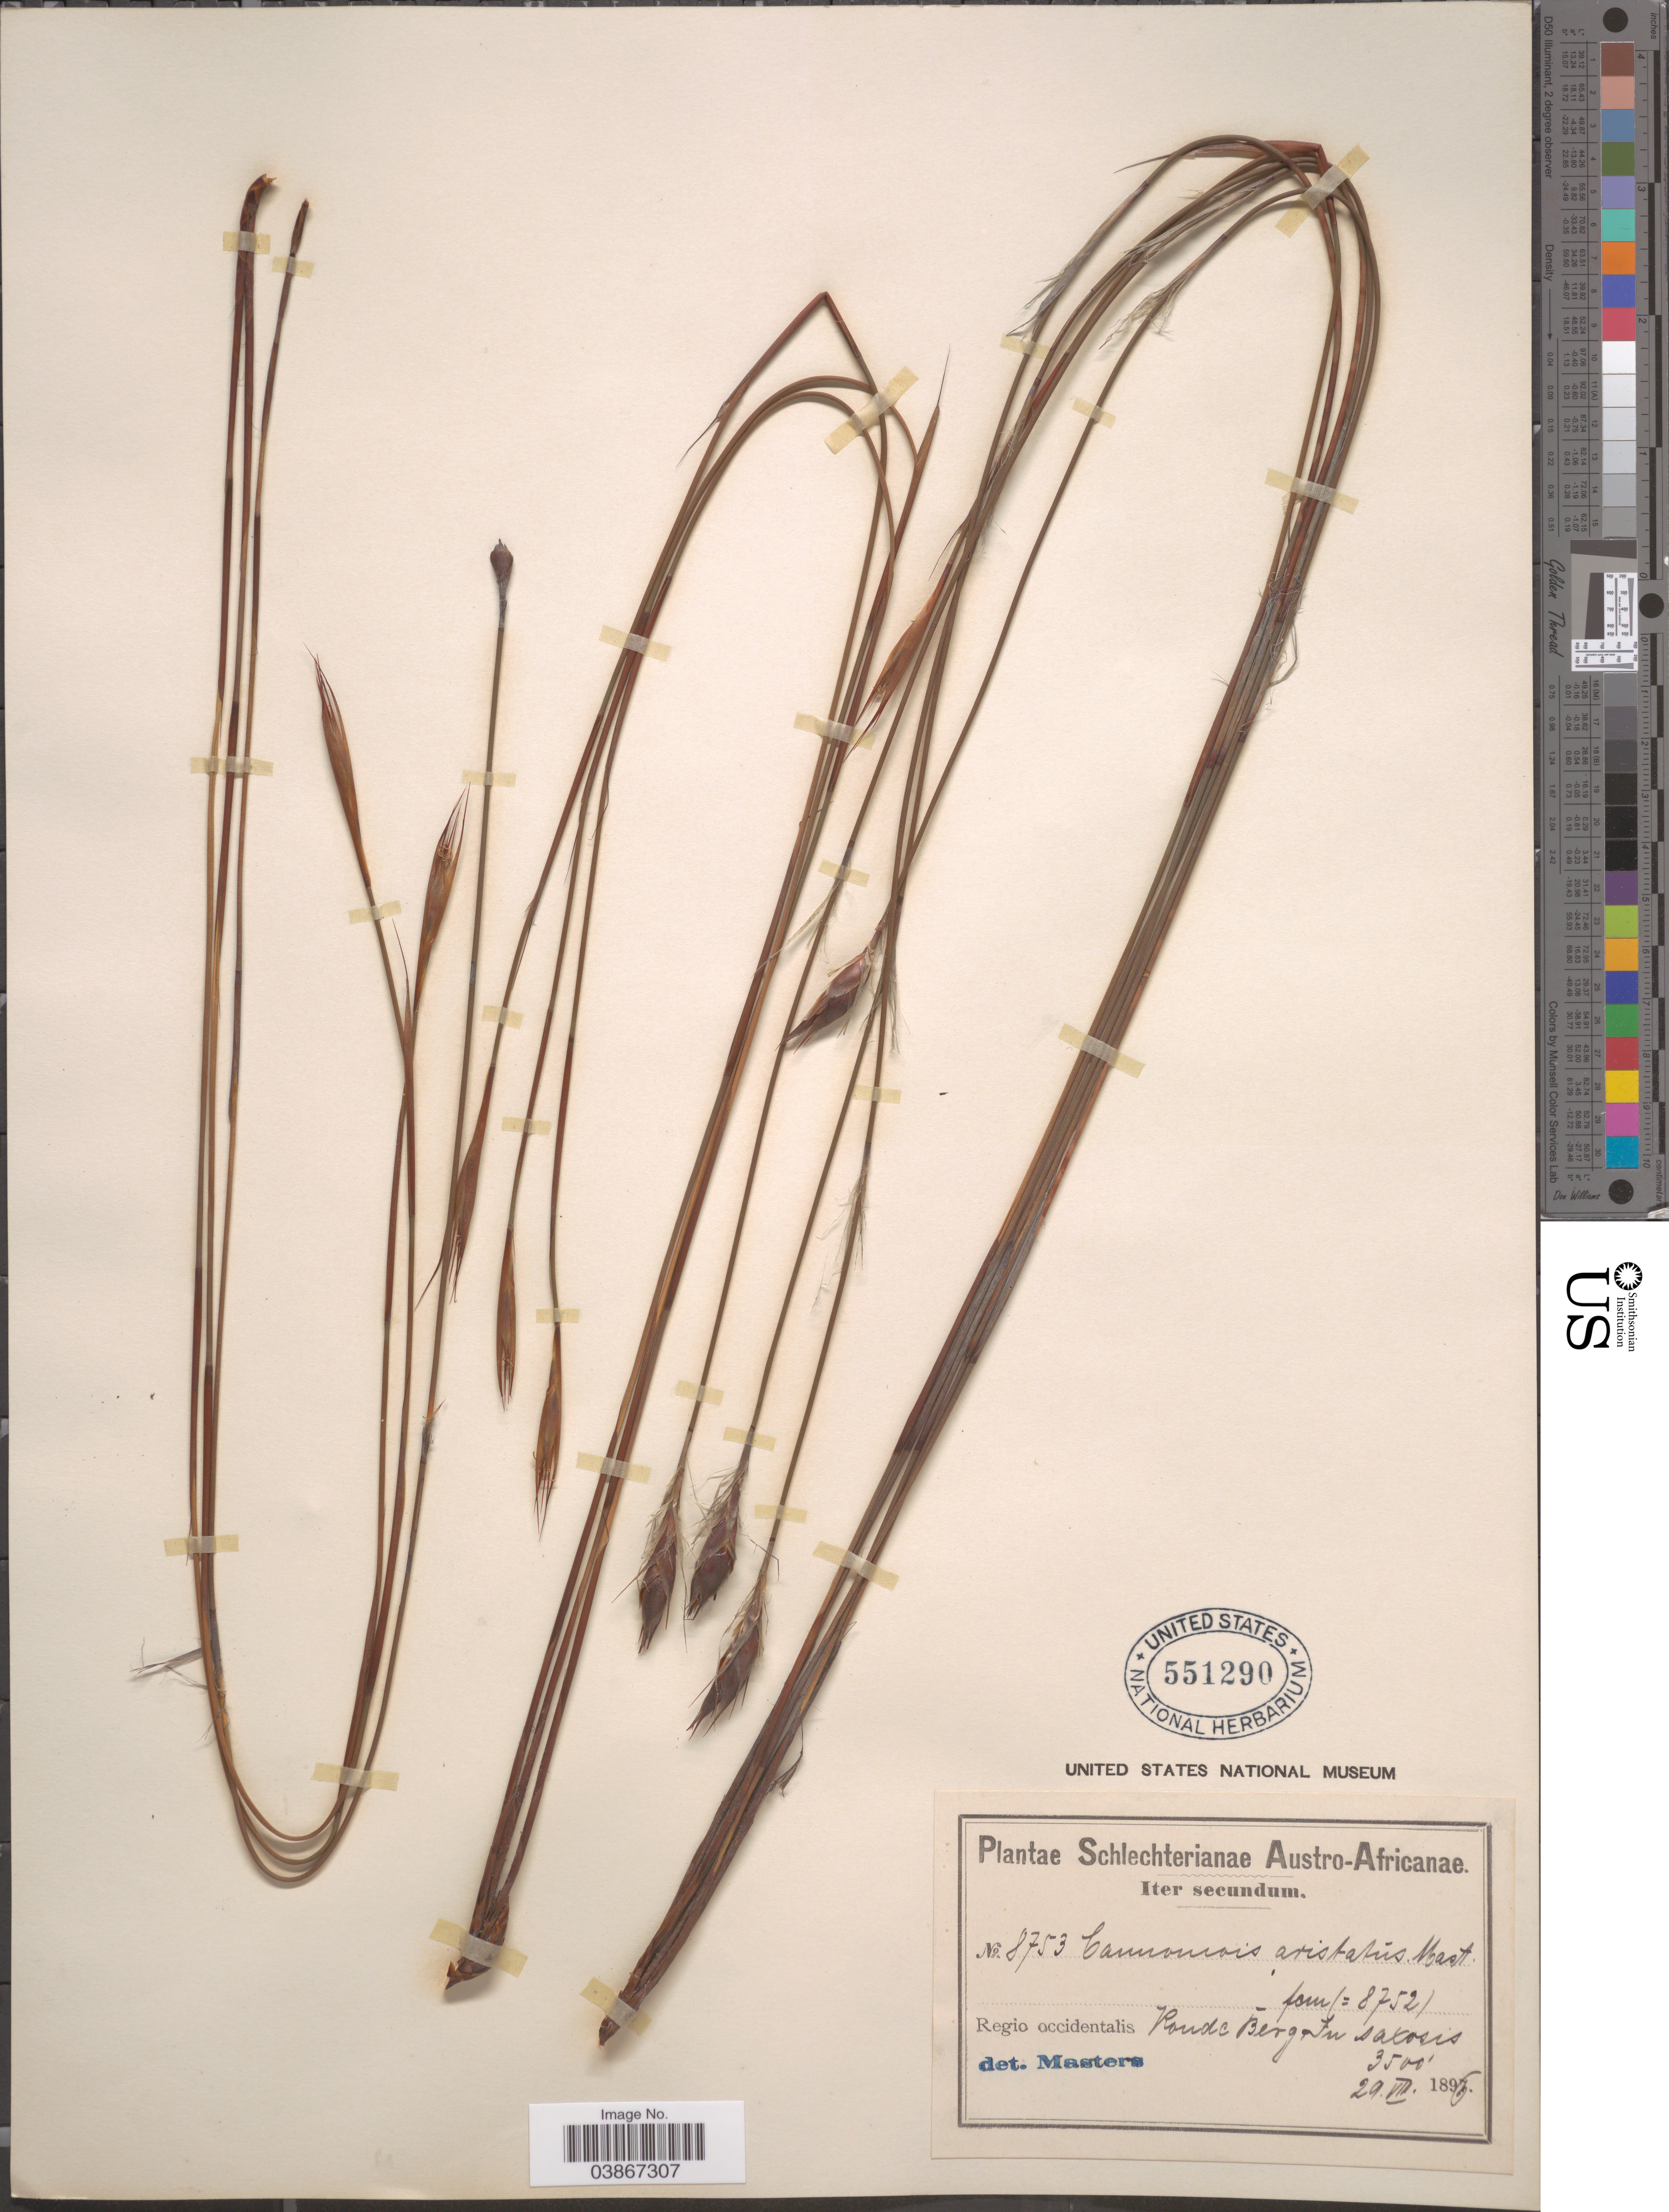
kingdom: Plantae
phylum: Tracheophyta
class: Liliopsida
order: Poales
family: Restionaceae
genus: Cannomois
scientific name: Cannomois aristata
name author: Mast.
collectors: Schlechter, --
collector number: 8753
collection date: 1896-08-29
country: South Africa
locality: Austro-Africanae. Regio occidentalis: Koude Berg, in saxosis.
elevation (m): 1067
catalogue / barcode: US 551290